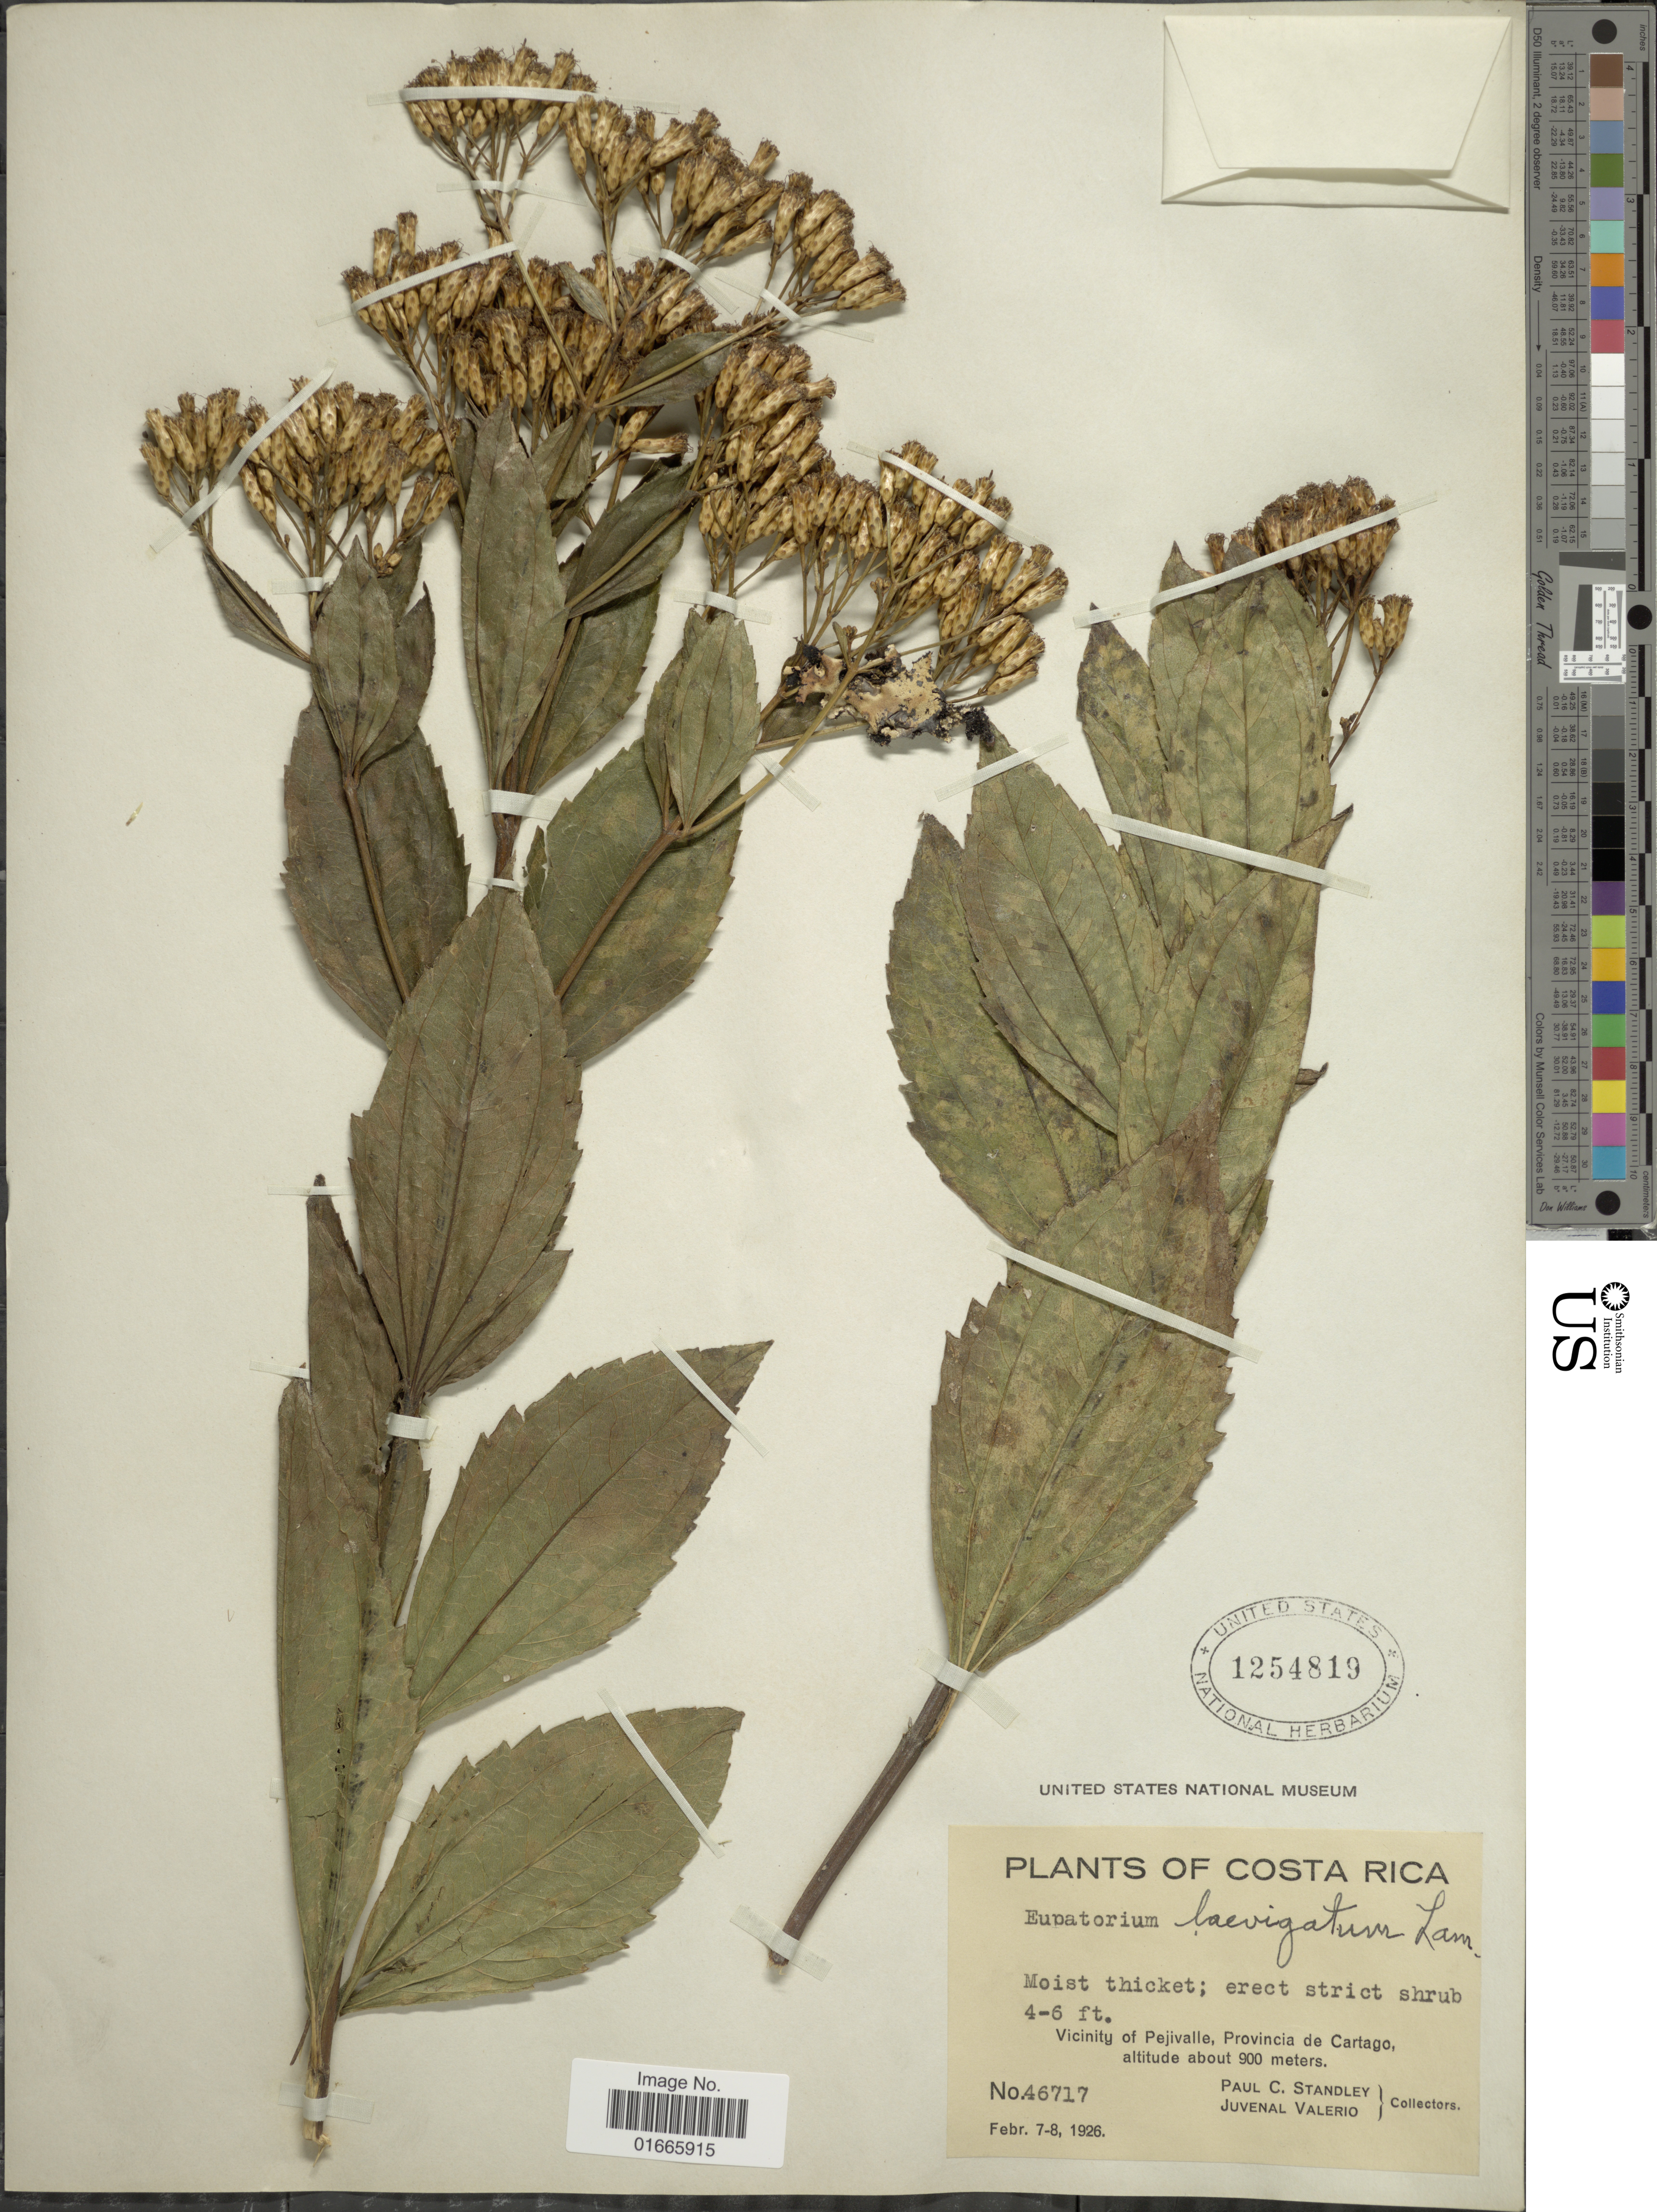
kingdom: Plantae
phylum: Tracheophyta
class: Magnoliopsida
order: Asterales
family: Asteraceae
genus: Chromolaena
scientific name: Chromolaena laevigata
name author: (Lam.) R.M. King & H. Rob.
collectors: P. C. Standley & J. Valerio R.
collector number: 46717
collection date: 1926-02-07/1926-02-08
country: Costa Rica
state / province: Cartago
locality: Vicinity of Pejivalle, Provincia de Cartago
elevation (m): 900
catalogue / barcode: US 1254819